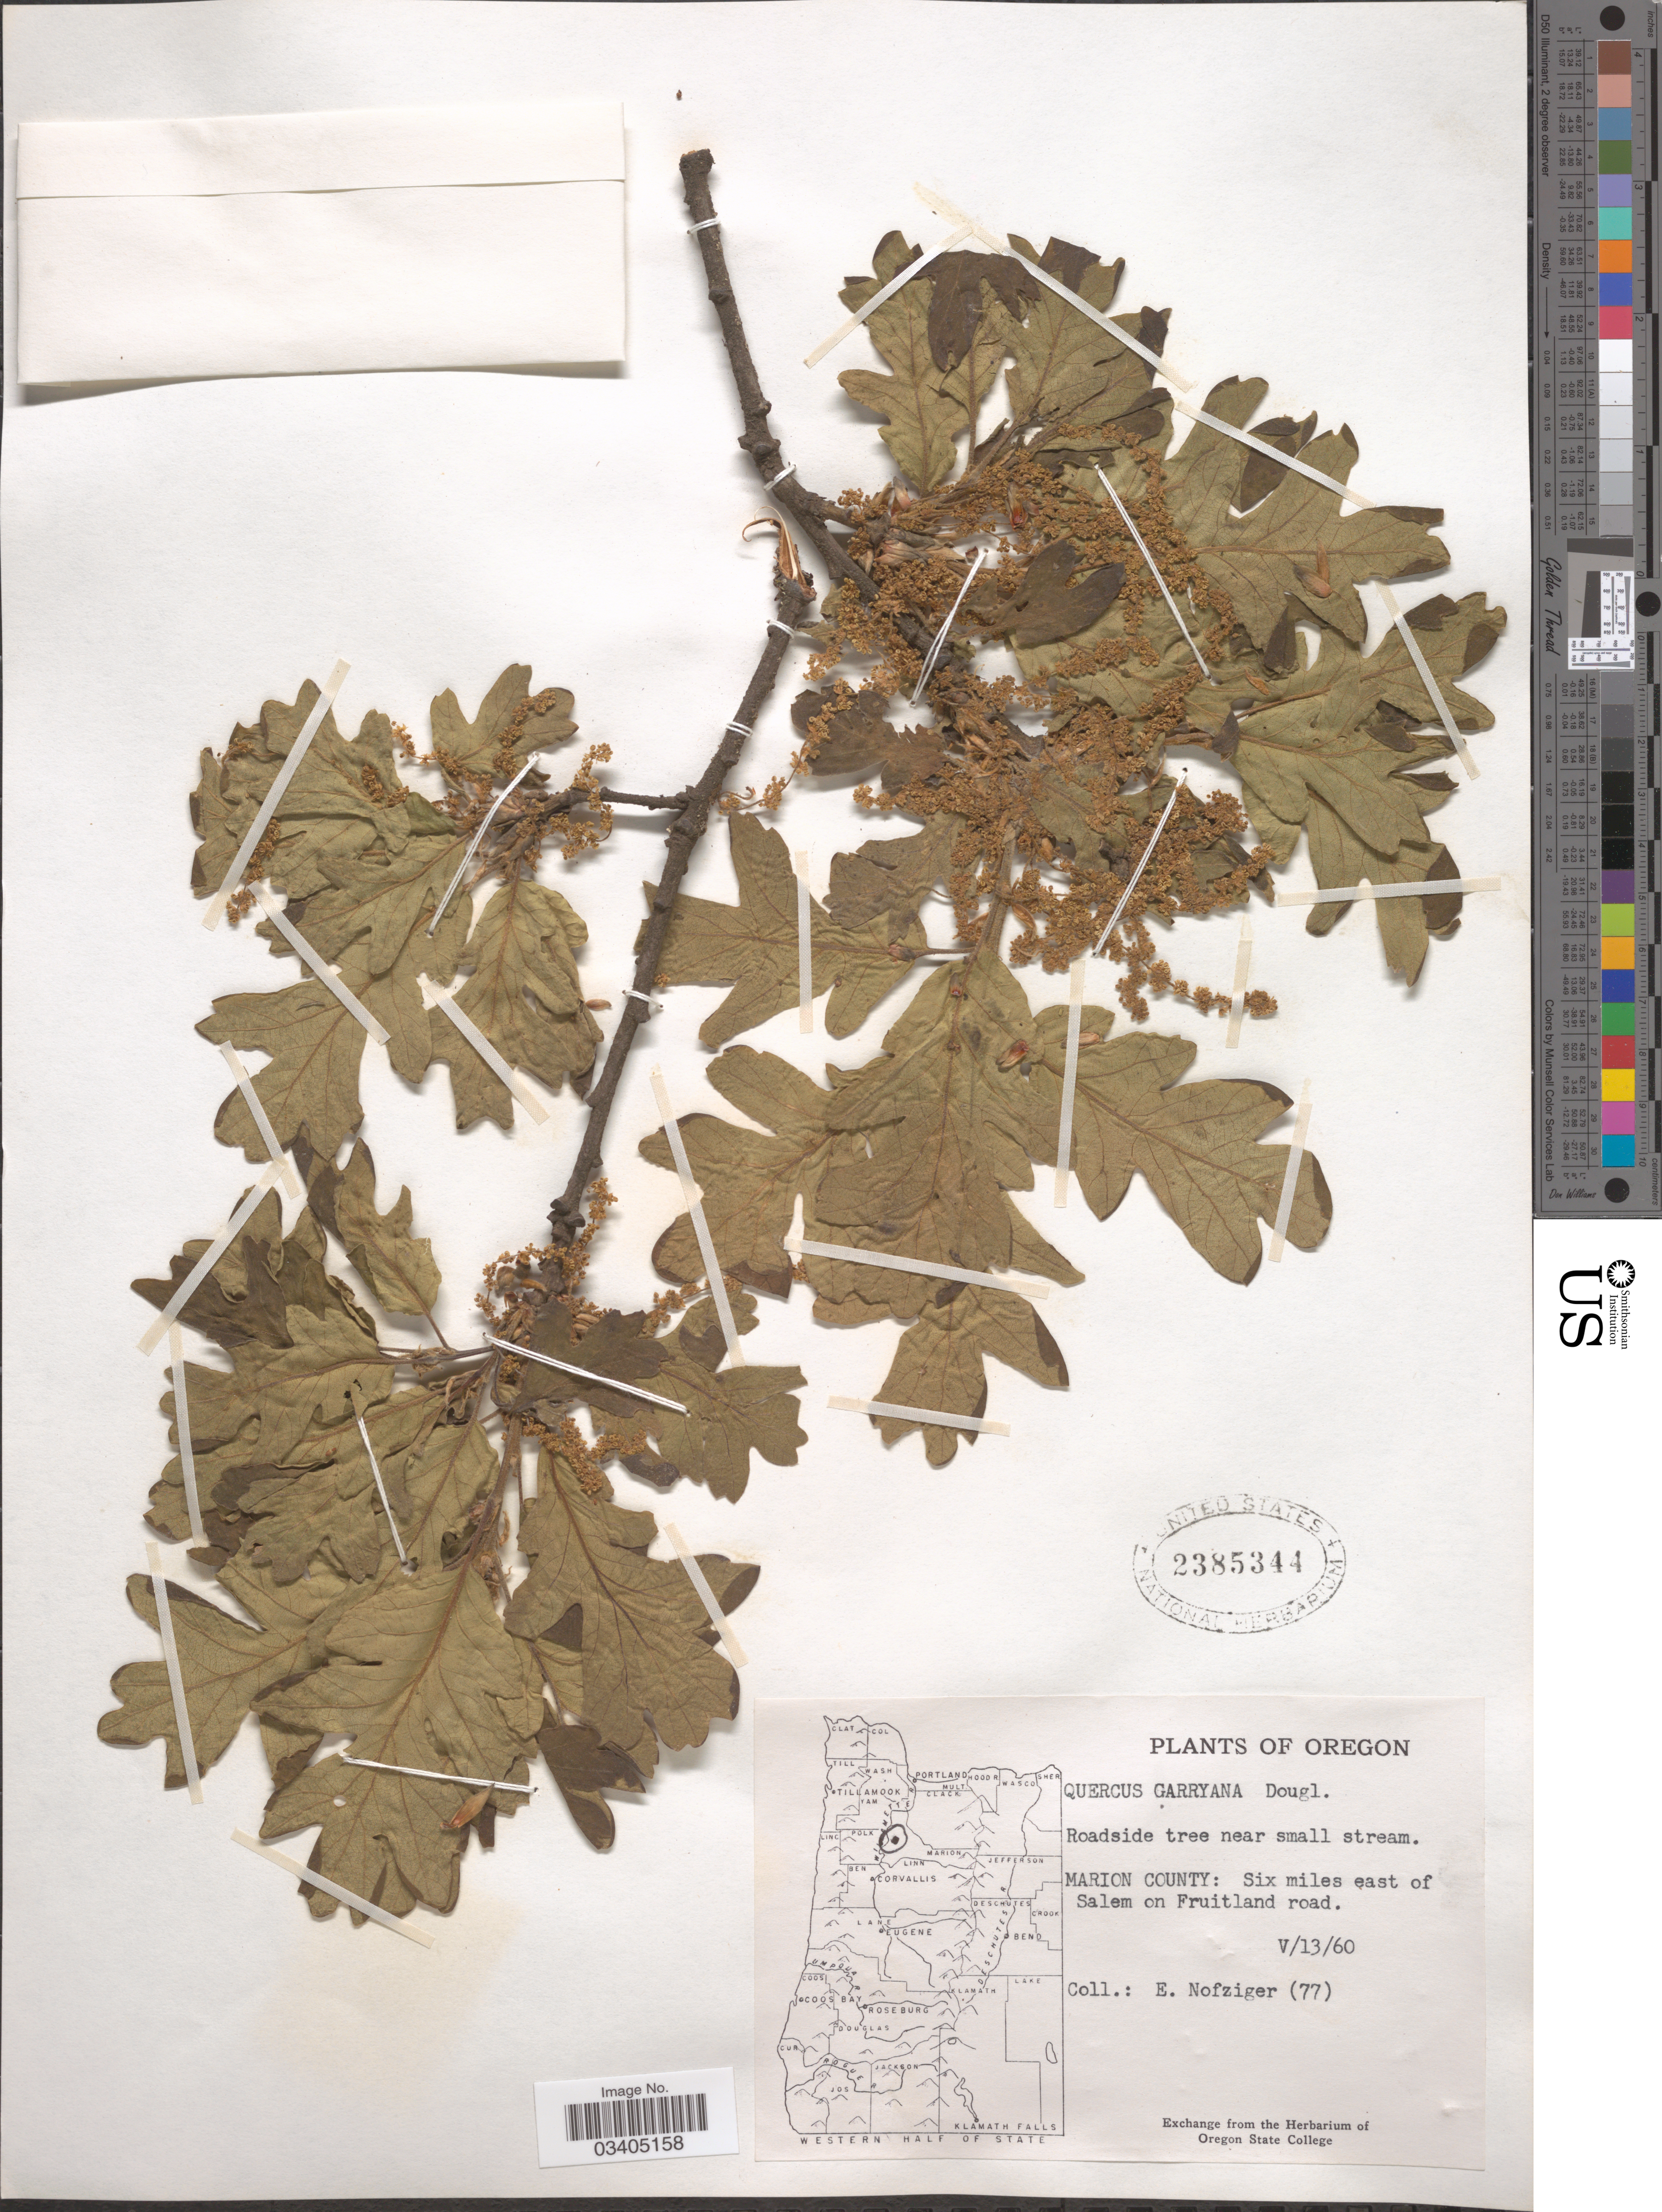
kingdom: Plantae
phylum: Tracheophyta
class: Magnoliopsida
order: Fagales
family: Fagaceae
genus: Quercus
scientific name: Quercus garryana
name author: Douglas ex Hook.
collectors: E. Nofziger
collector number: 77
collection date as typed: Transcribed d/m/y: 13/5/60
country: United States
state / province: Oregon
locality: Marion County: Six miles east of Salem on Fruitland road.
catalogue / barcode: US 2385344